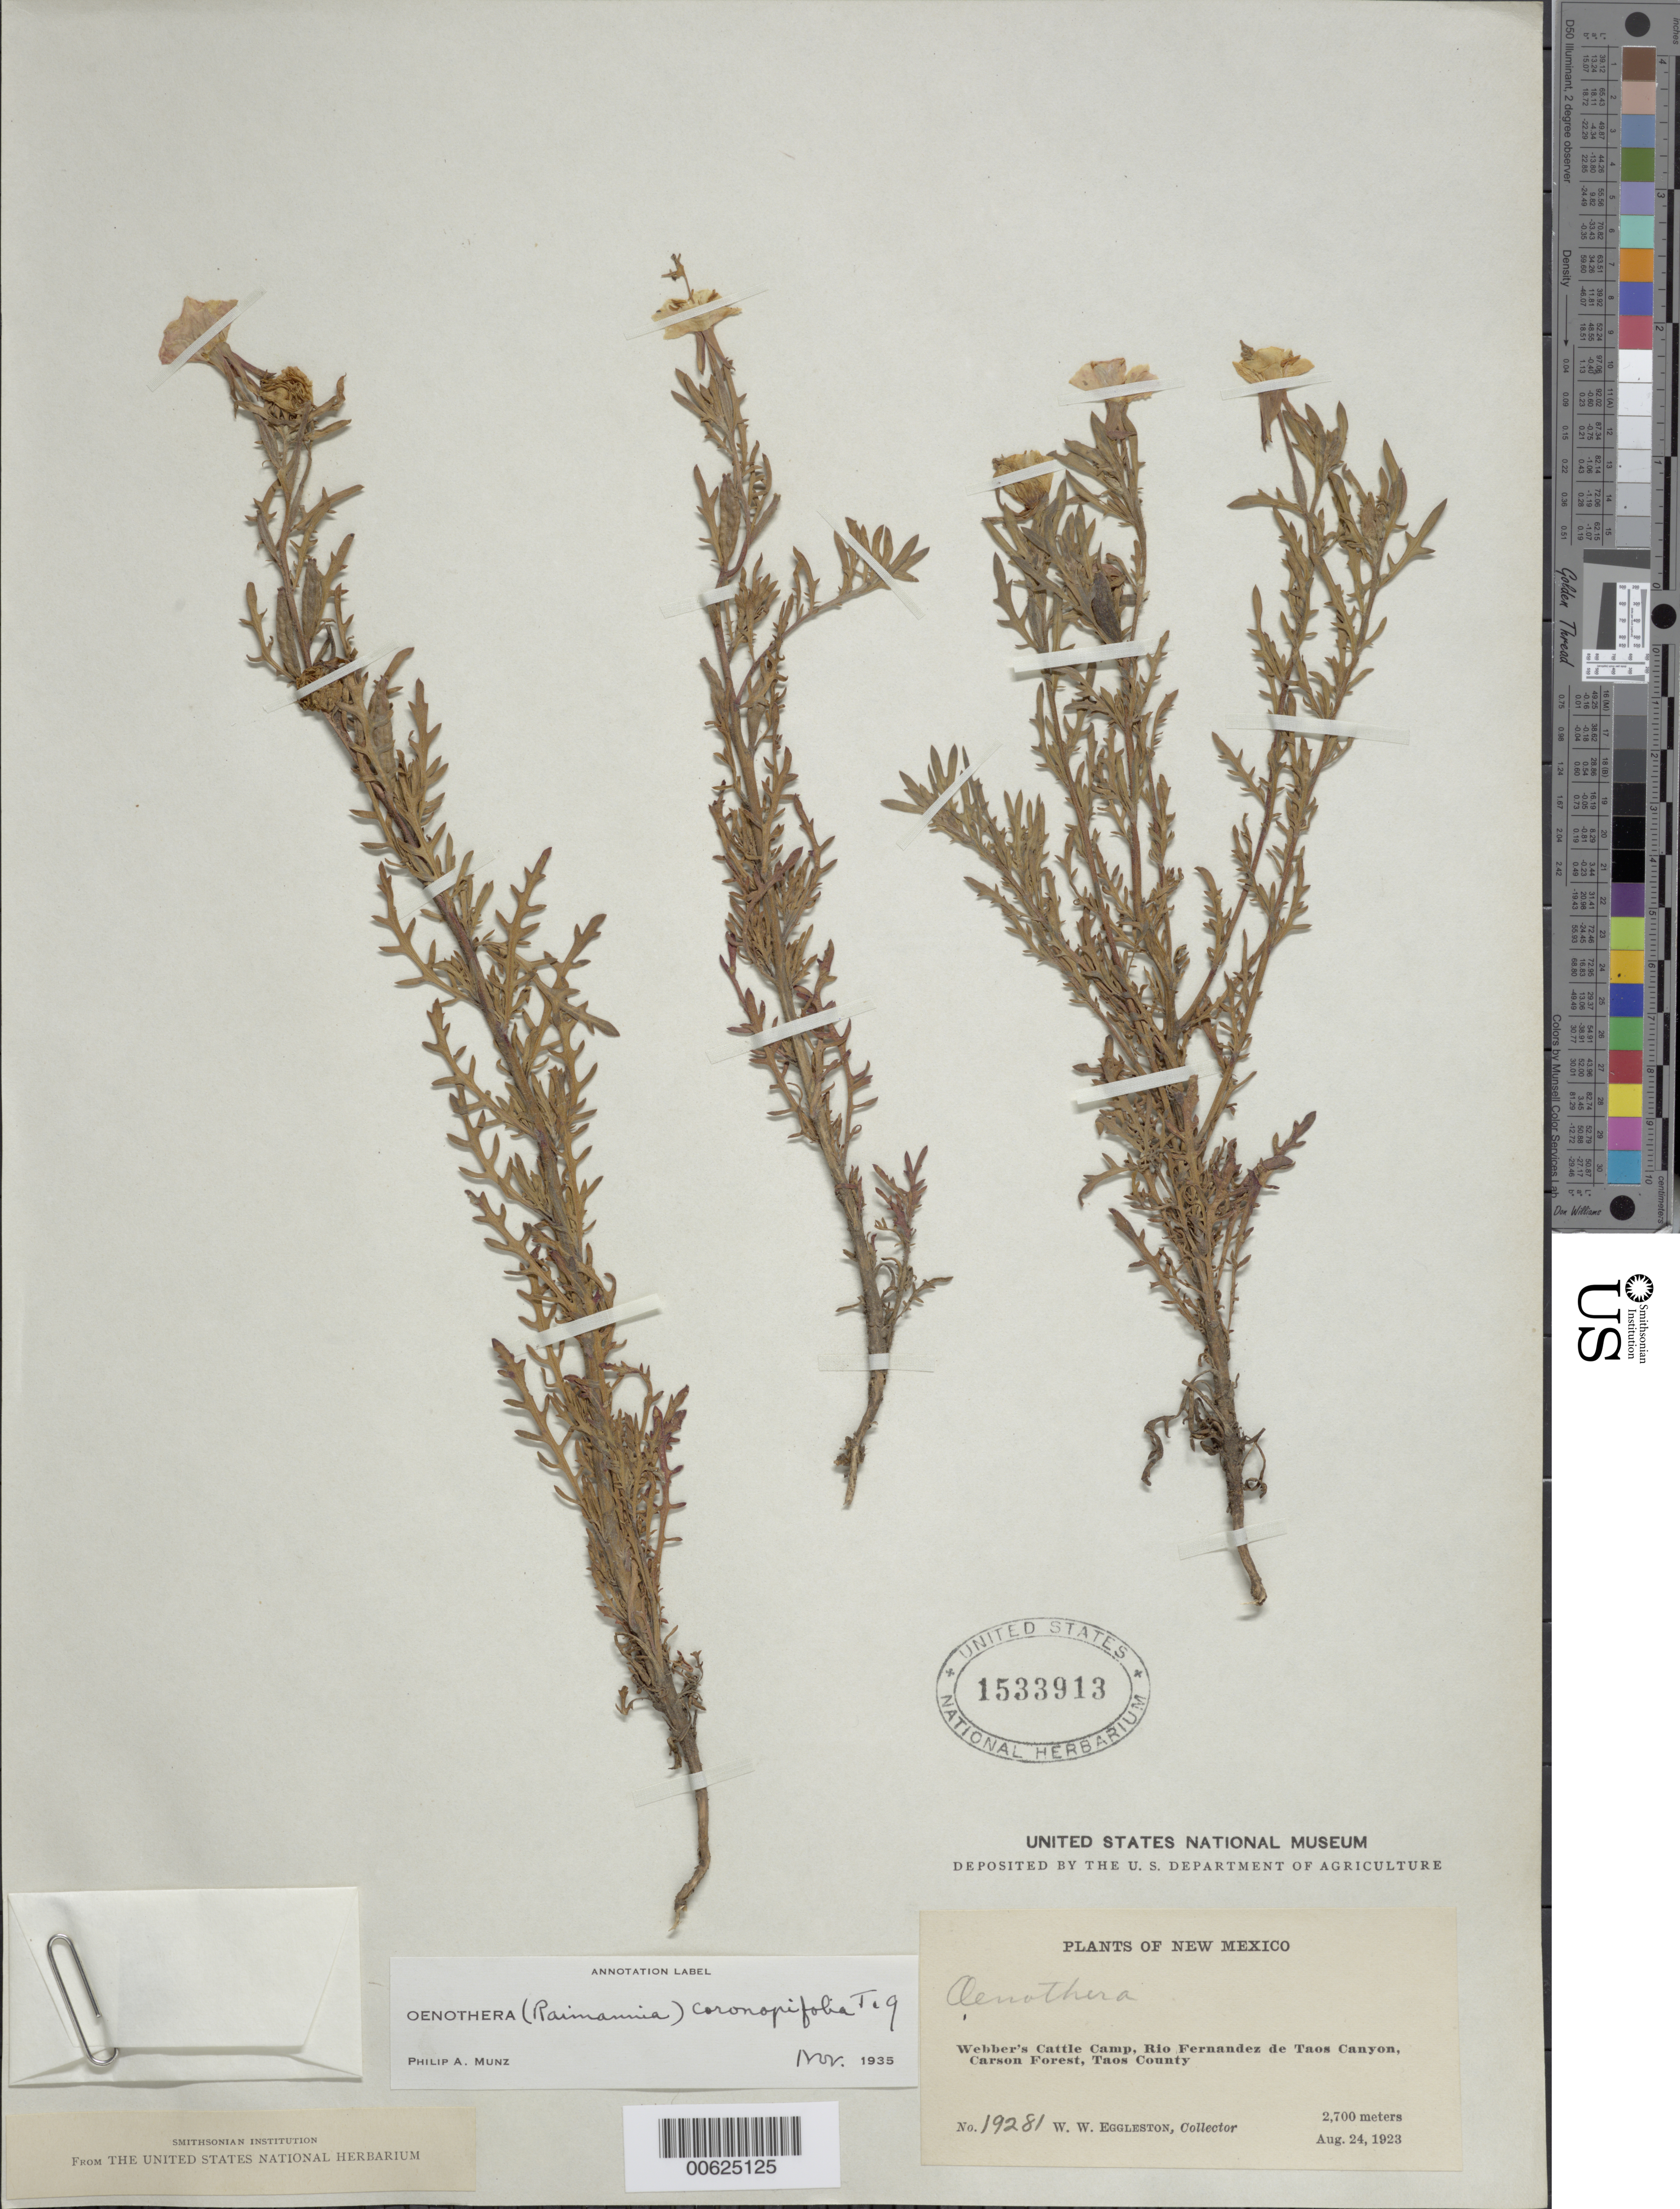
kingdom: Plantae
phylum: Tracheophyta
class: Magnoliopsida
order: Myrtales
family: Onagraceae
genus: Oenothera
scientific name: Oenothera coronopifolia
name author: Torr. & A. Gray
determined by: Munz, Philip A.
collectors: W. W. Eggleston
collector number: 19281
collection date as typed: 24 Aug 1923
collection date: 1923-08-24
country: United States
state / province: New Mexico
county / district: Taos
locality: Webber's Cattle Camp, Rio Fernandez de Taos Canyon, Carson Forest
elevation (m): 2700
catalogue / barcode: US 1533913